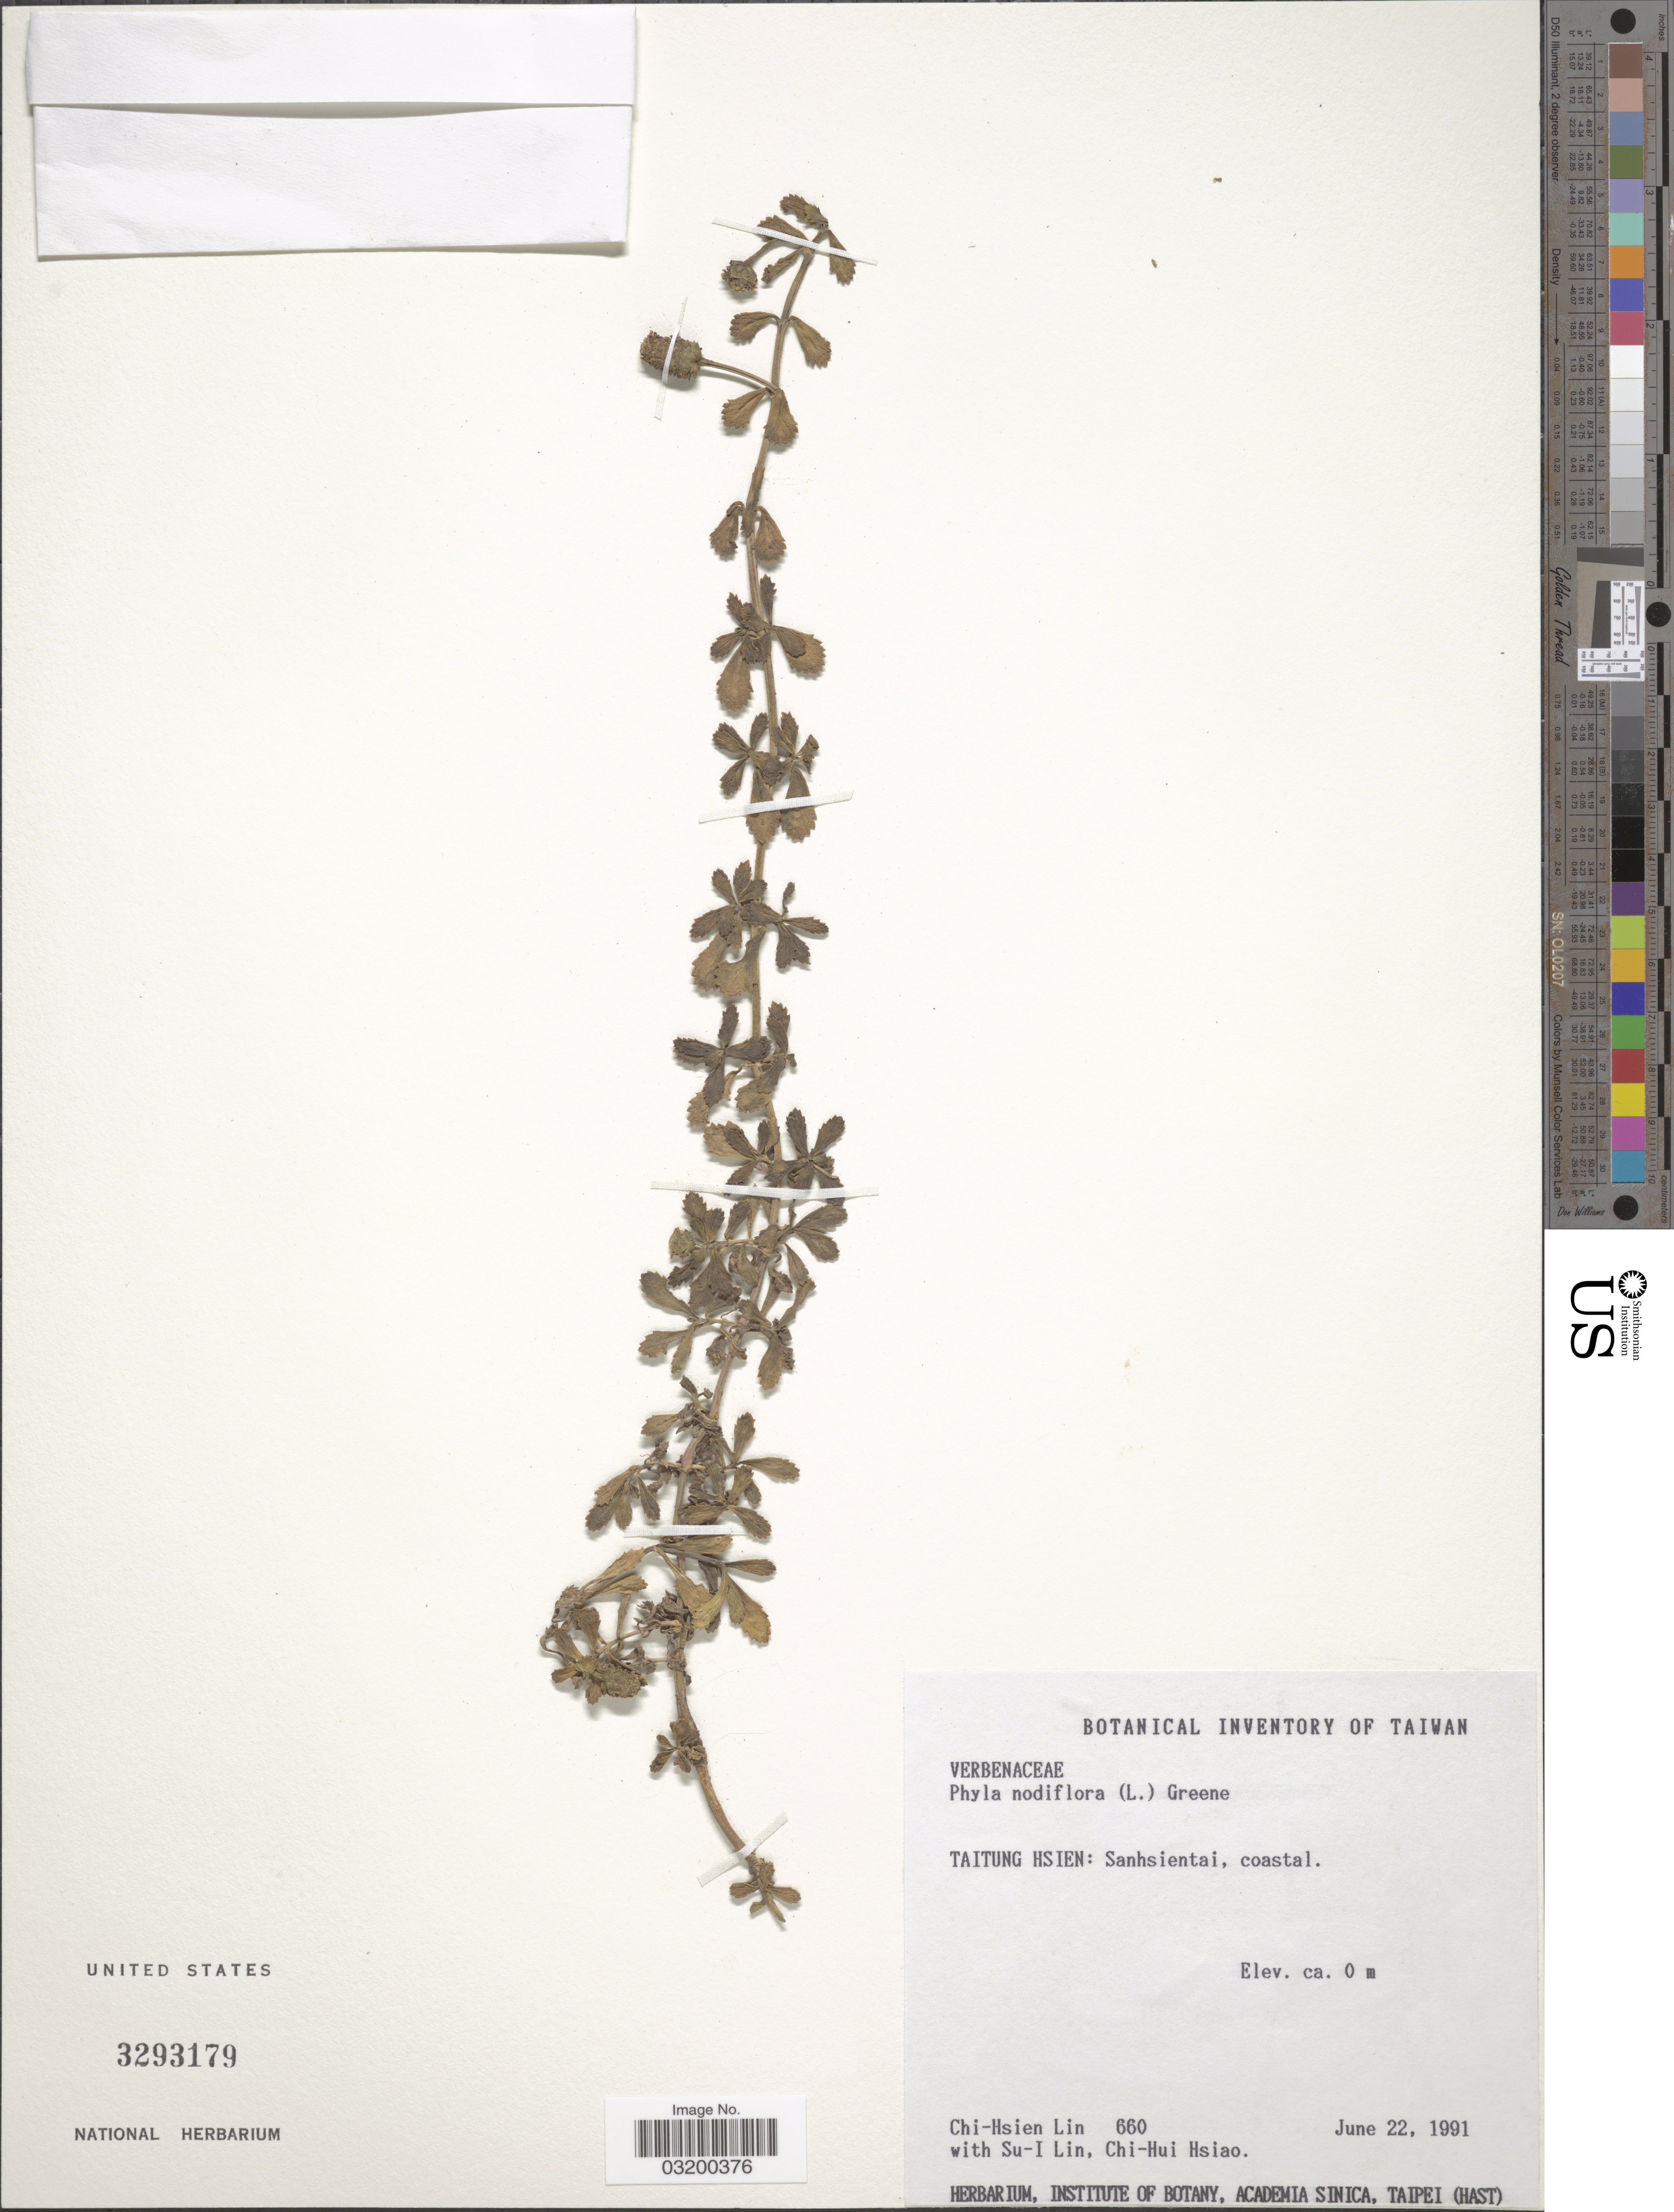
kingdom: Plantae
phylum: Tracheophyta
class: Magnoliopsida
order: Lamiales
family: Verbenaceae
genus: Phyla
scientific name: Phyla nodiflora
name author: (L.) Greene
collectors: C. Lin, S. Lin & C. Hsiao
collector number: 660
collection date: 1991-06-22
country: Taiwan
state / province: Taitung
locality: Taitung Hsien: Sanhsientai, coastal.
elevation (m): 0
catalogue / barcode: US 3293179